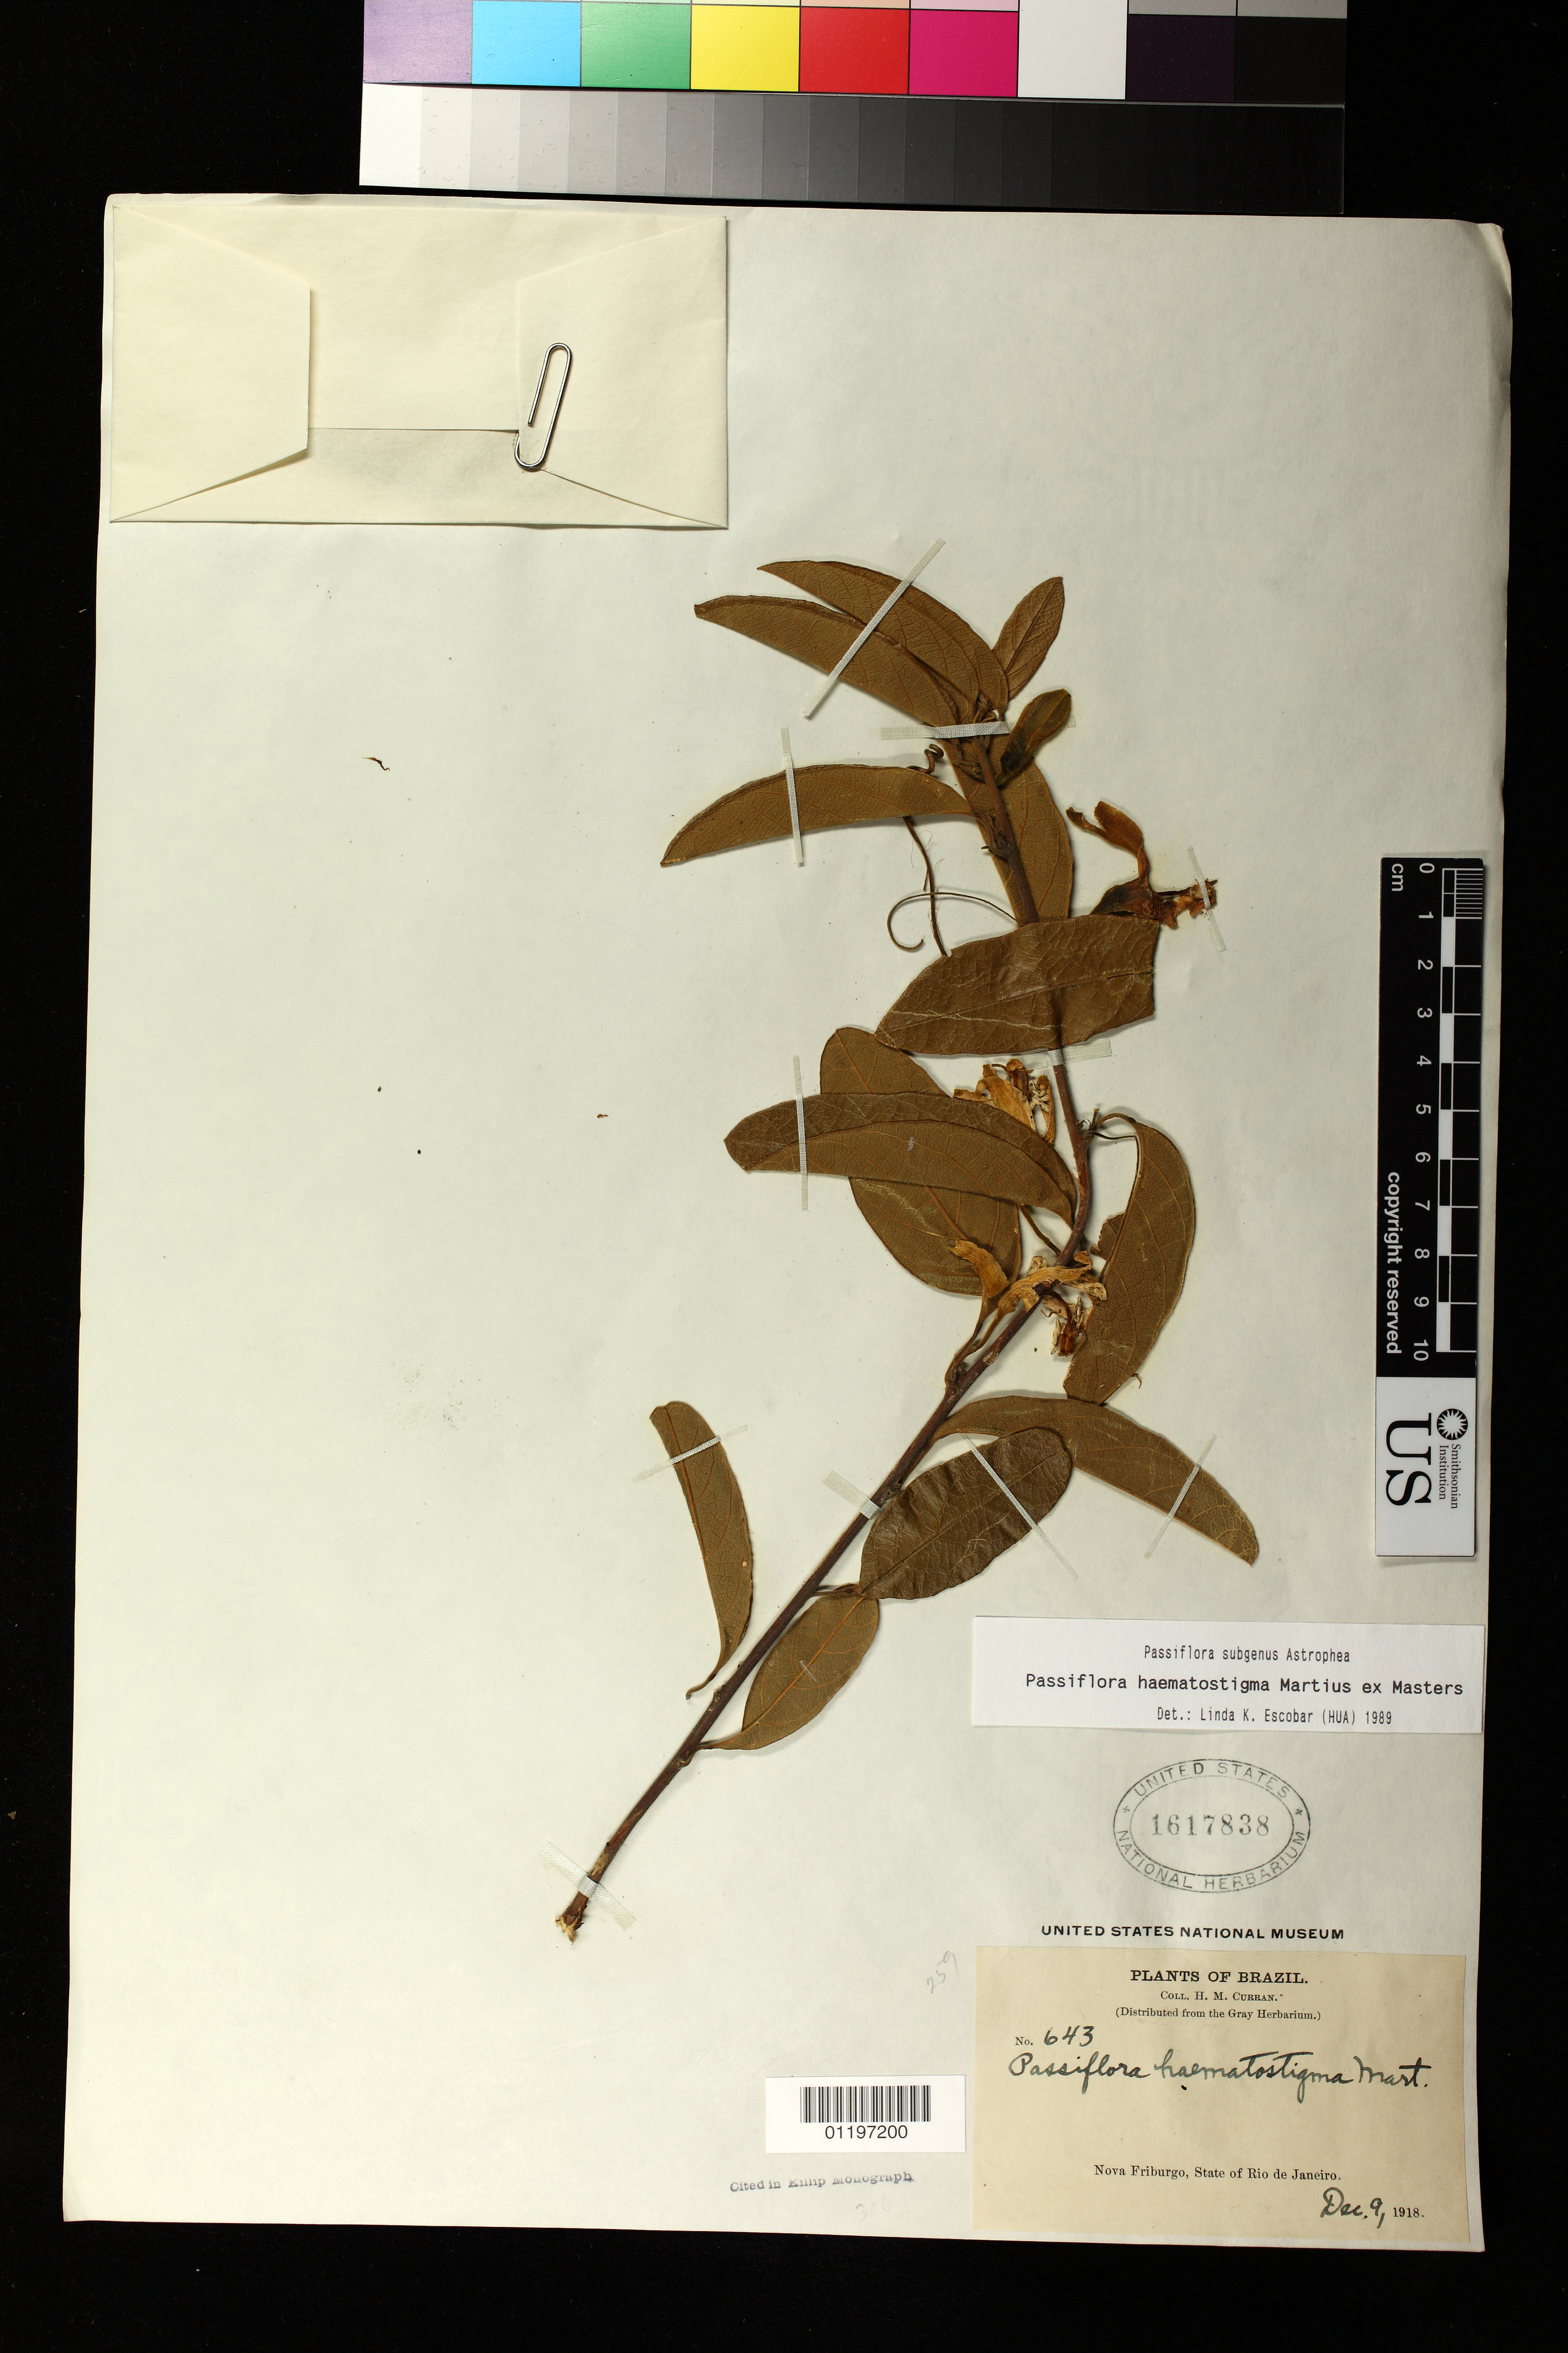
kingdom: Plantae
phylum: Tracheophyta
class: Magnoliopsida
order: Malpighiales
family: Passifloraceae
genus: Passiflora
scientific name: Passiflora haematostigma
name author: Mart. ex Mast.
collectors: H. M. Curran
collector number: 643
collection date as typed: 12 Sep 1918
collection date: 1918-09-12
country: Brazil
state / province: Rio de Janeiro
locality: Nova Friburgo, State of Rio de Janeiro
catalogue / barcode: US 1617838